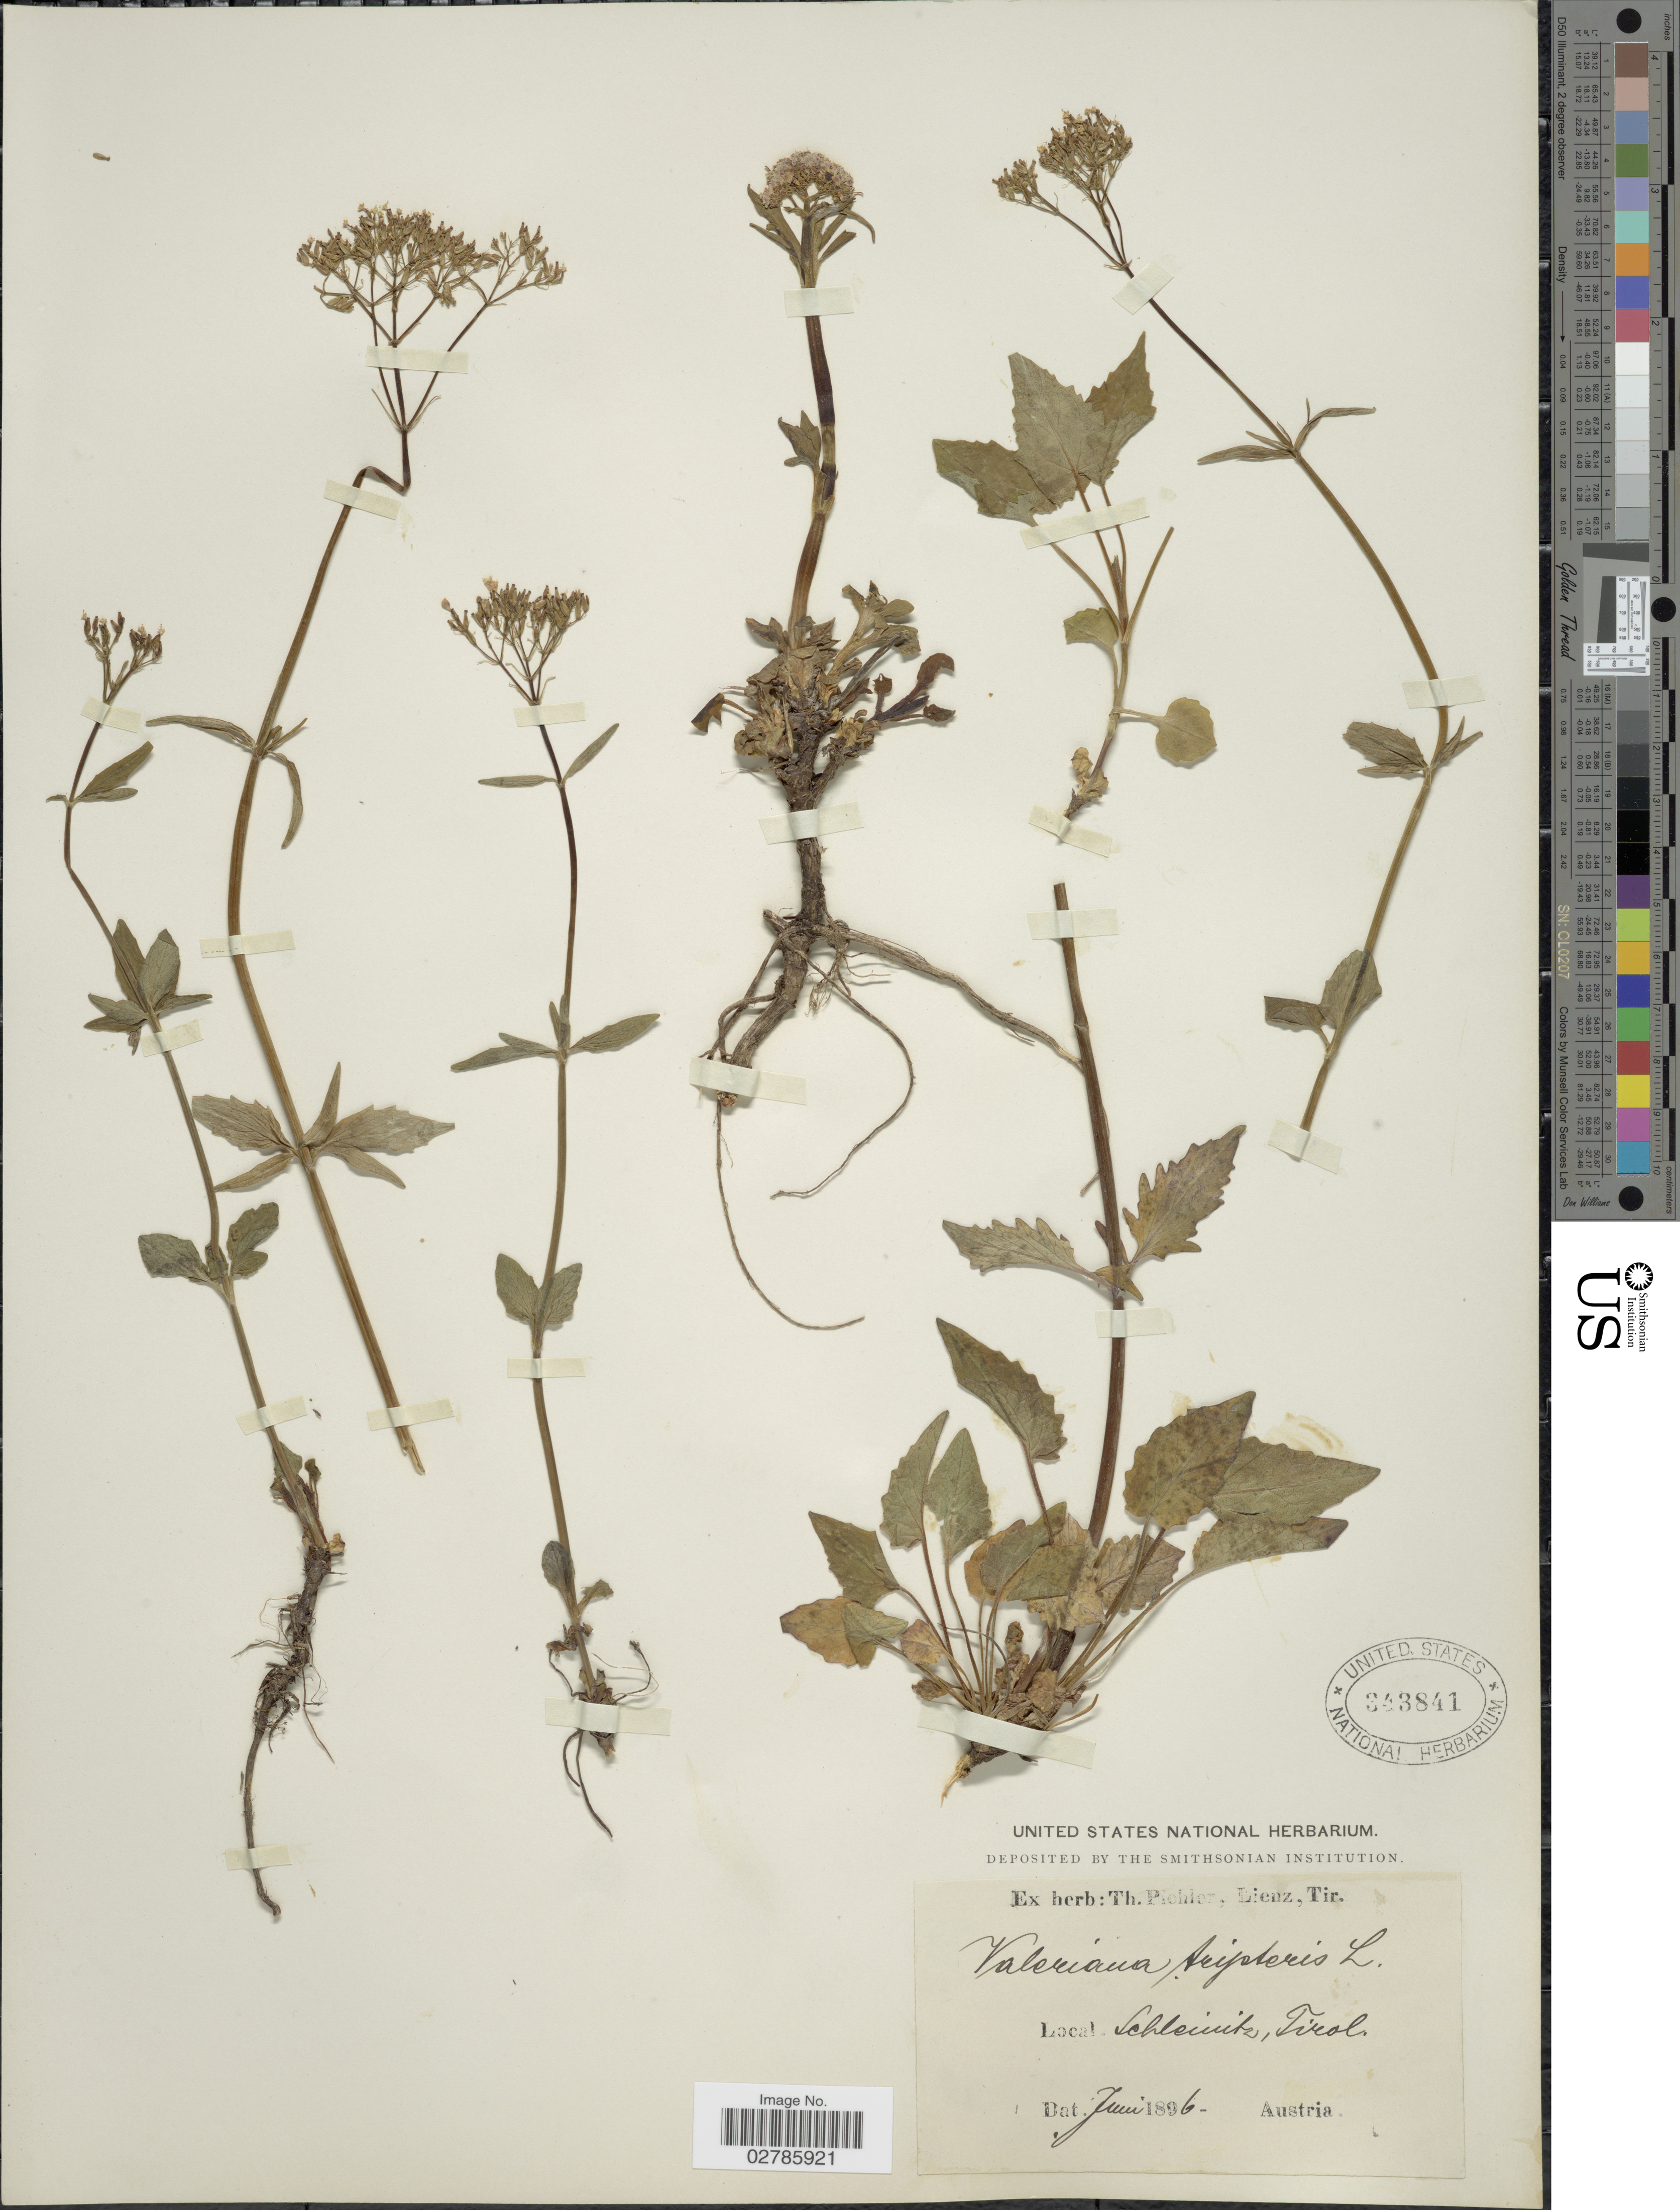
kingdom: Plantae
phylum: Tracheophyta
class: Magnoliopsida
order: Dipsacales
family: Caprifoliaceae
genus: Valeriana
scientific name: Valeriana tripteris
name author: L.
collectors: ex herb. T. Pichler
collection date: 1896-06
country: Austria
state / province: Tirol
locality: Schleinitz.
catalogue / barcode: US 343841